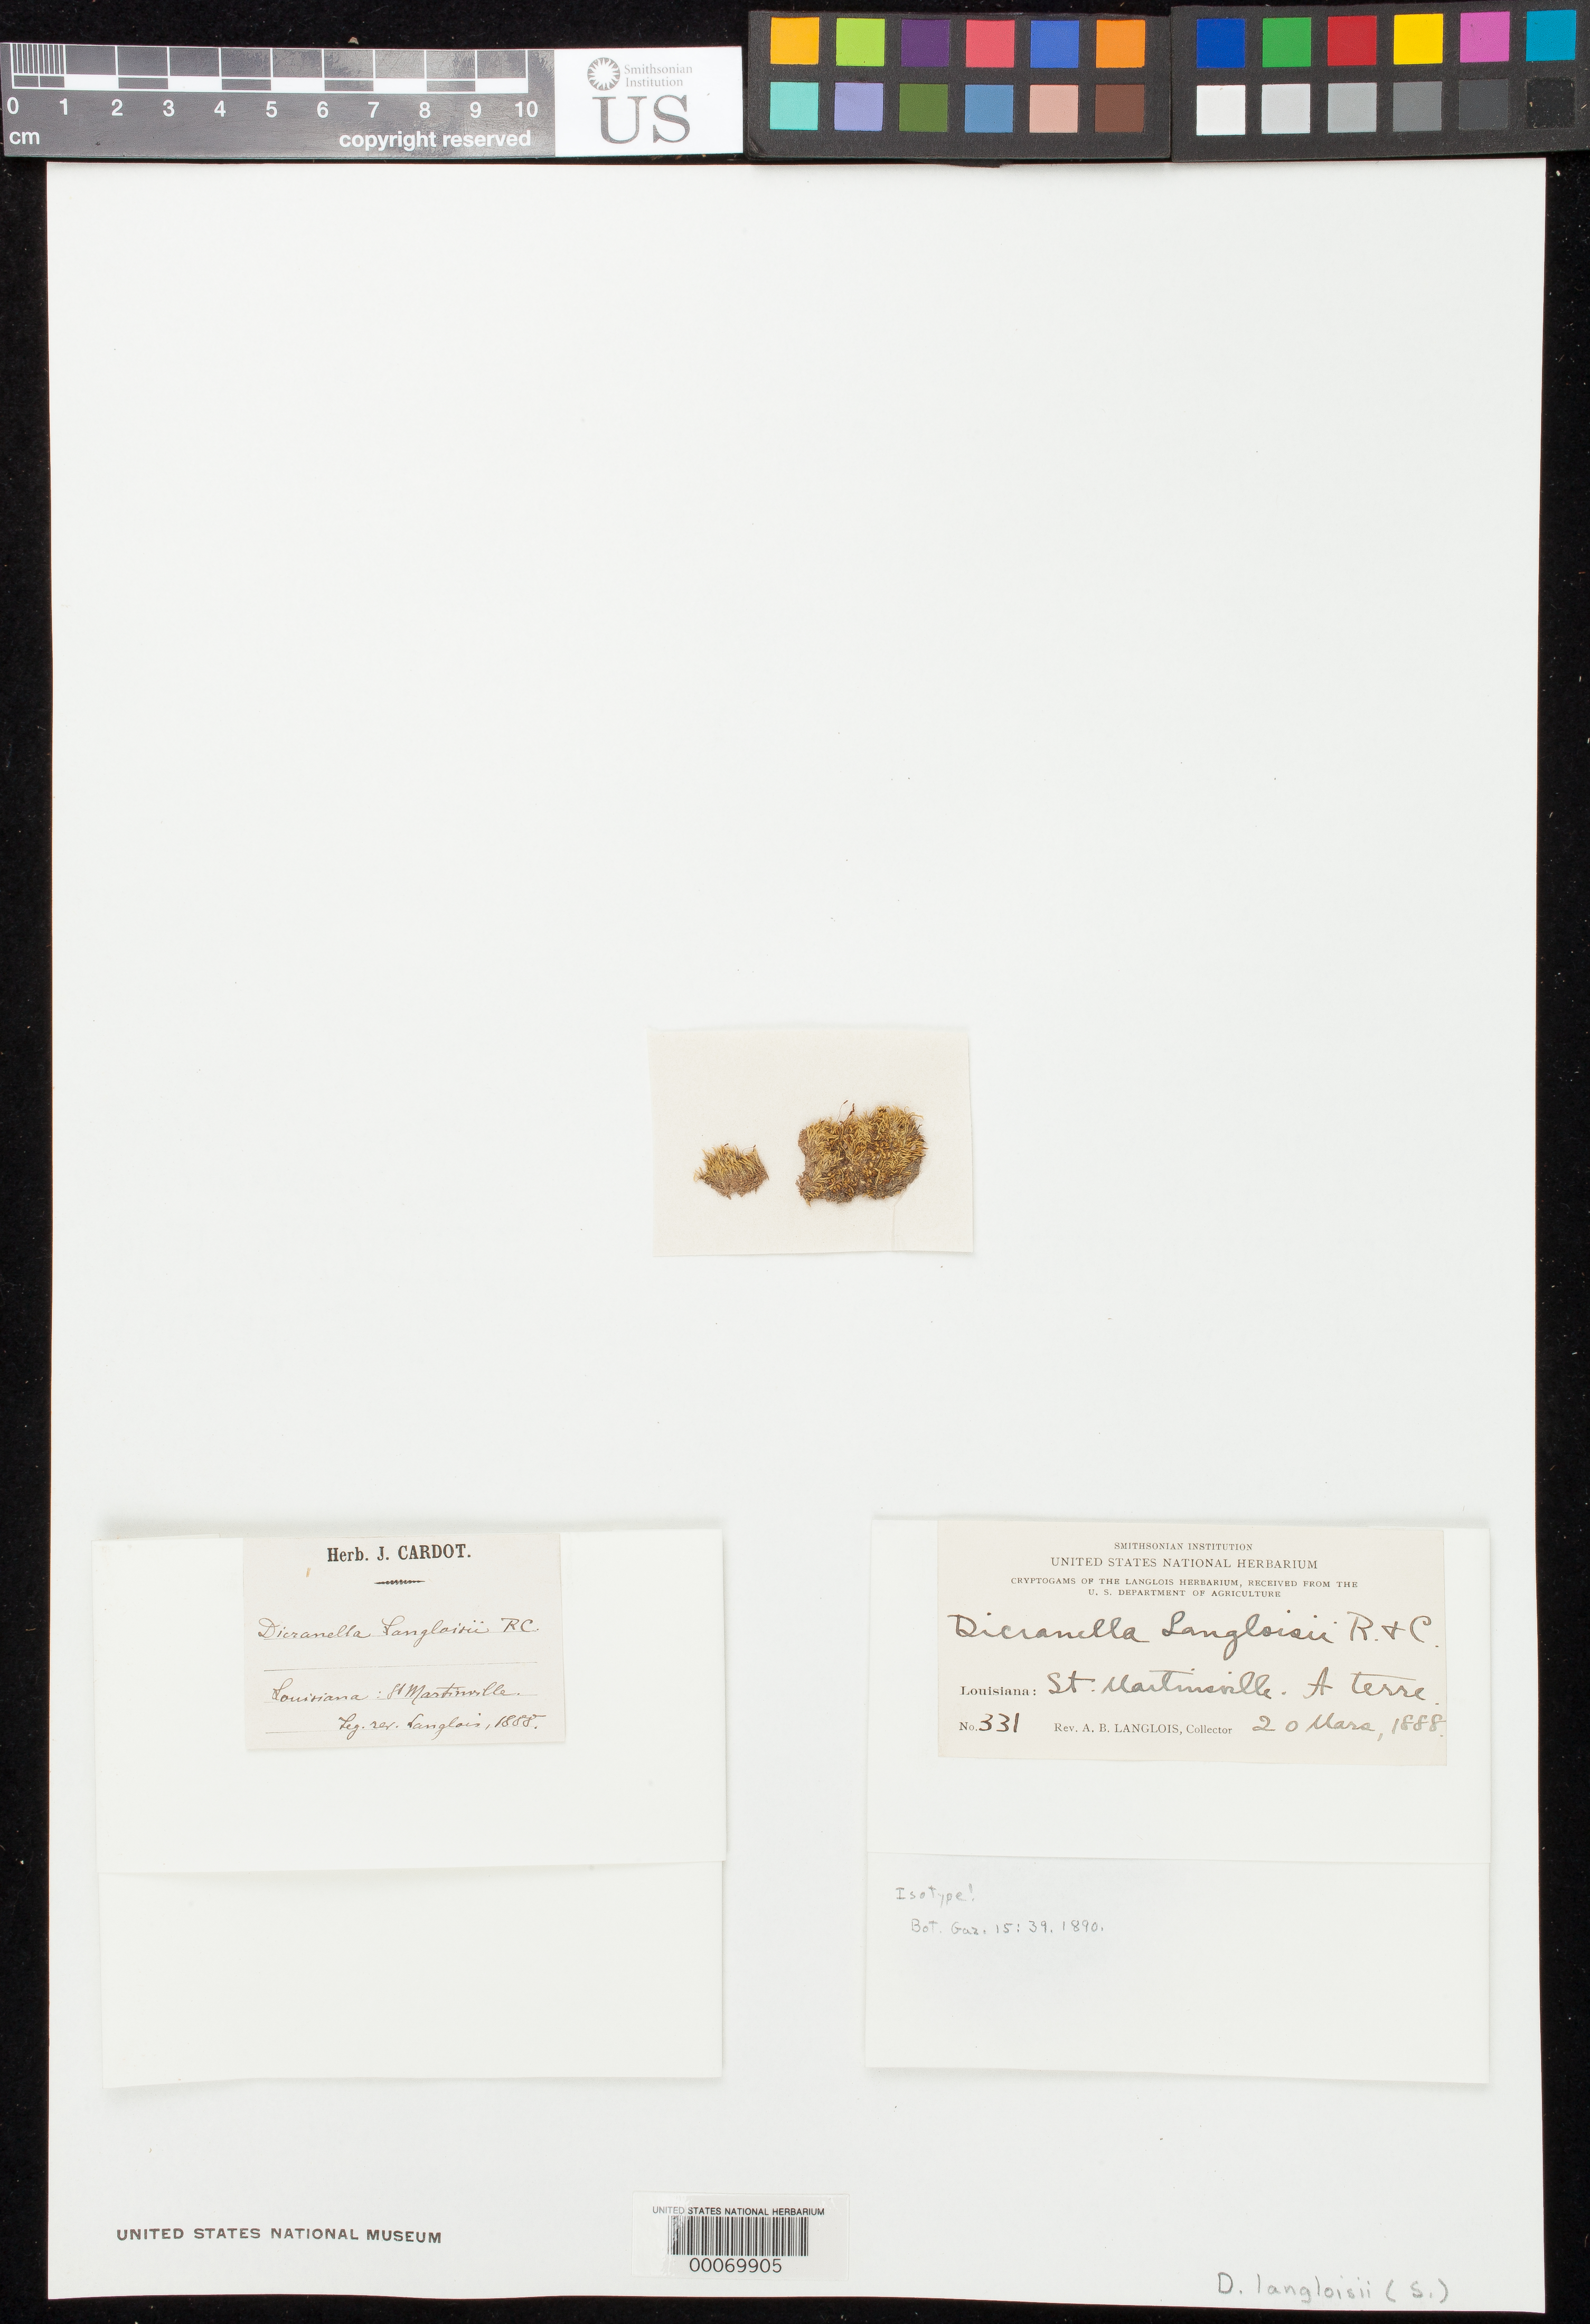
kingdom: Plantae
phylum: Bryophyta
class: Bryopsida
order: Dicranales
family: Dicranellaceae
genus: Dicranella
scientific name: Dicranella langloisii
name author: Renauld & Cardot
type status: Isotype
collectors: A. B. Langlois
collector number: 331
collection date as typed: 20 Mar 1888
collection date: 1888-03-20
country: United States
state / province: Louisiana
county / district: Saint Martin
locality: St. Martinsville.